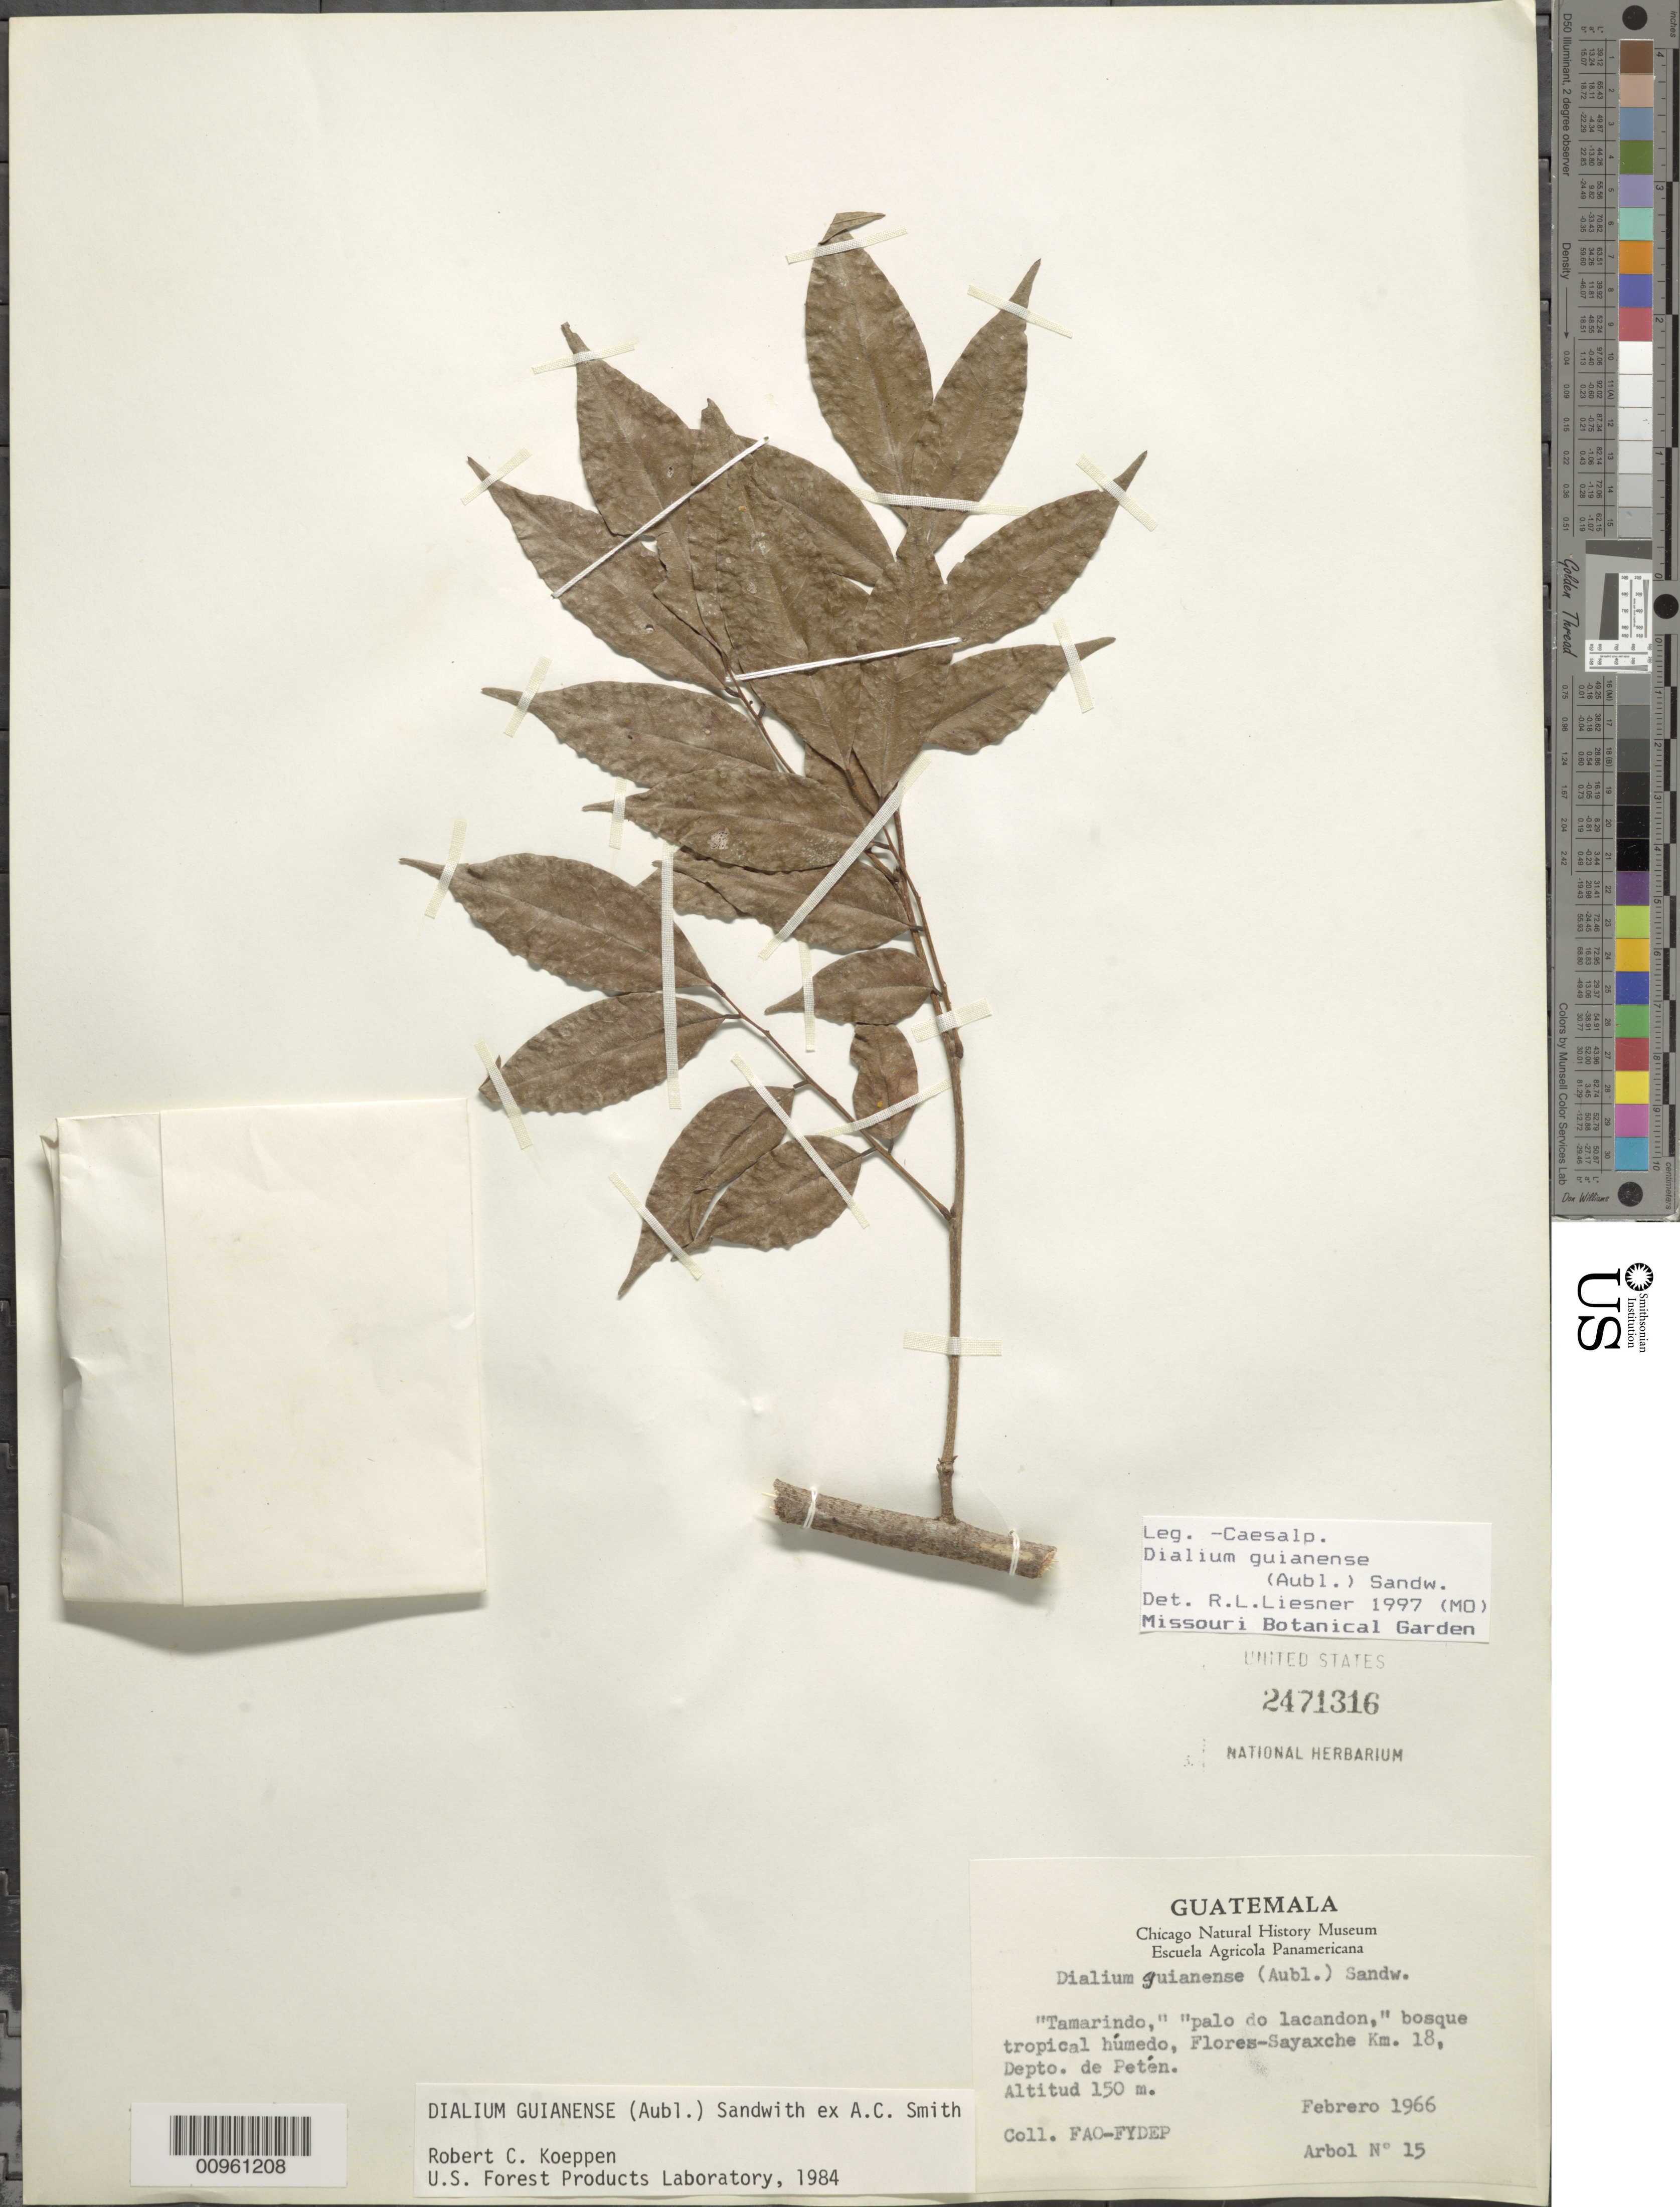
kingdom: Plantae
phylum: Tracheophyta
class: Magnoliopsida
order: Fabales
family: Fabaceae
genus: Dialium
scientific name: Dialium guianense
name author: (Aubl.) Sandwith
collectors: FAO-FYDEP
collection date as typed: Feb 1966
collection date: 1966-02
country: Guatemala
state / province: El Petén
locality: Flores-Sayaxche Km. 18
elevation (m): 150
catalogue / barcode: US 2471316